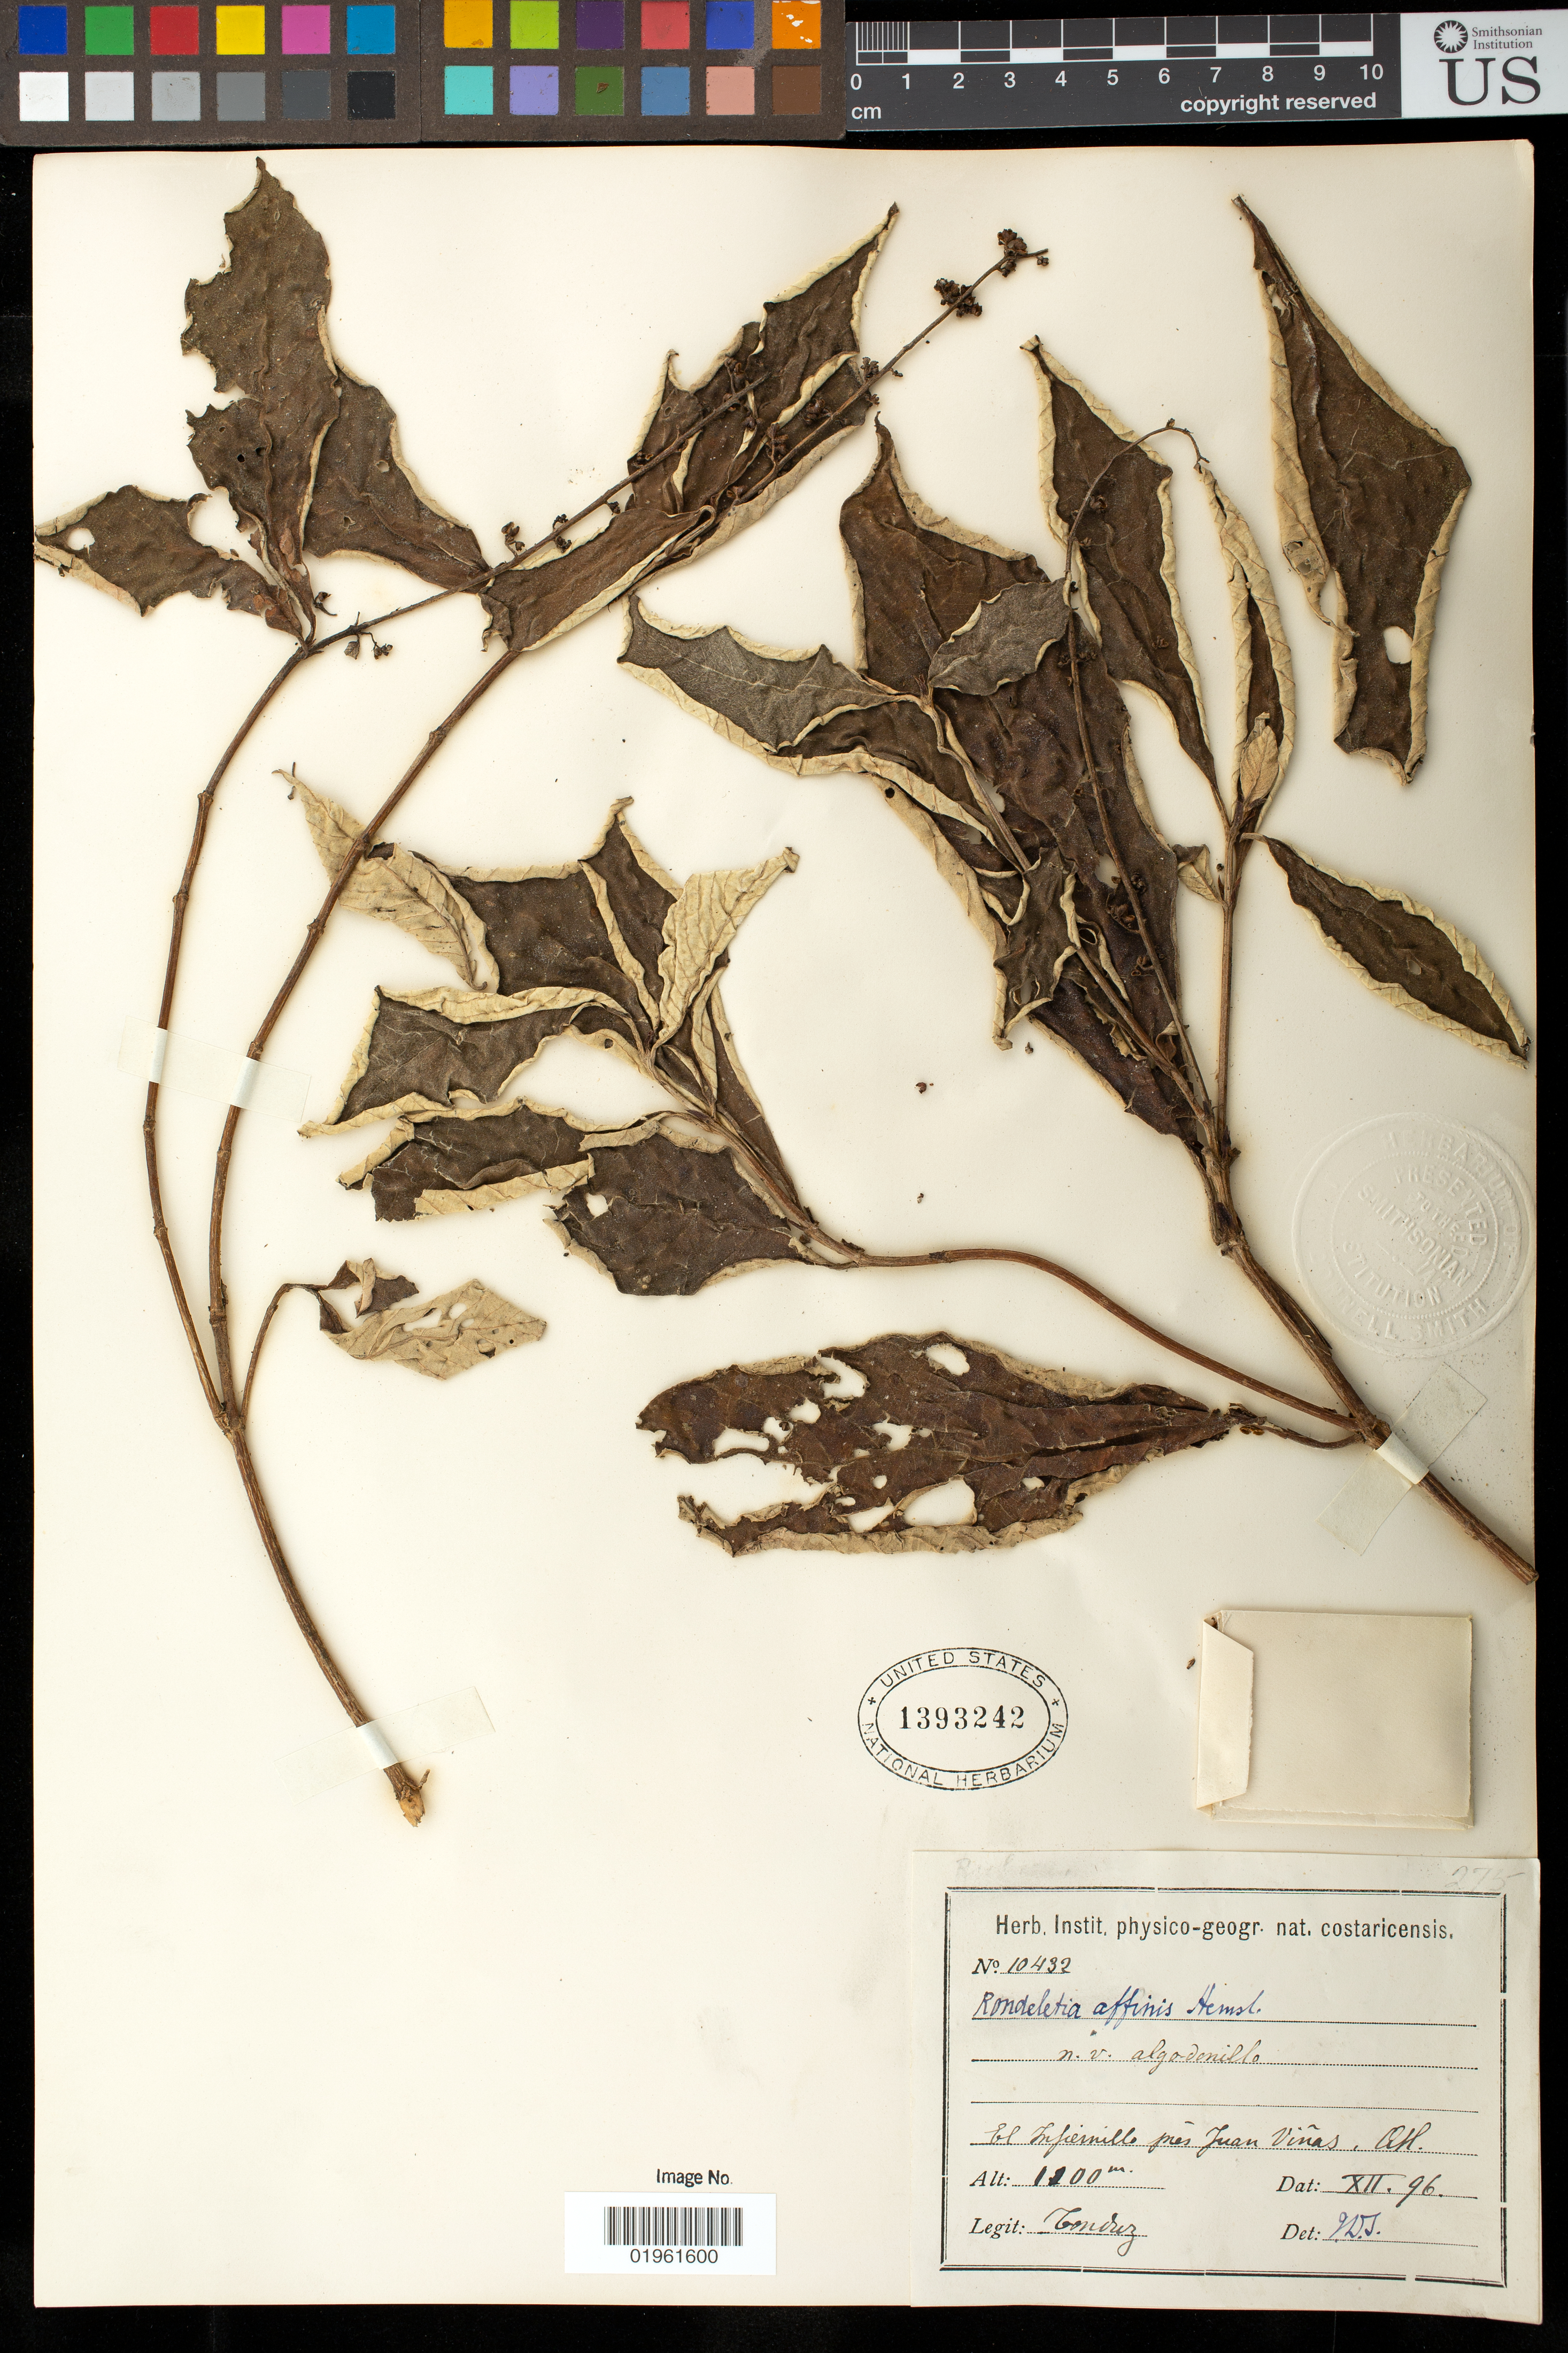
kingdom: Plantae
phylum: Tracheophyta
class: Magnoliopsida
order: Gentianales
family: Rubiaceae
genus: Rondeletia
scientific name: Rondeletia sp.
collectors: -. Cindy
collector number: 10432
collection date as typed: XII.96.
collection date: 1896-12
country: Costa Rica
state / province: Cartago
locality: Alto de Ochomogo.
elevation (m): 1550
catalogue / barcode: US 1393242